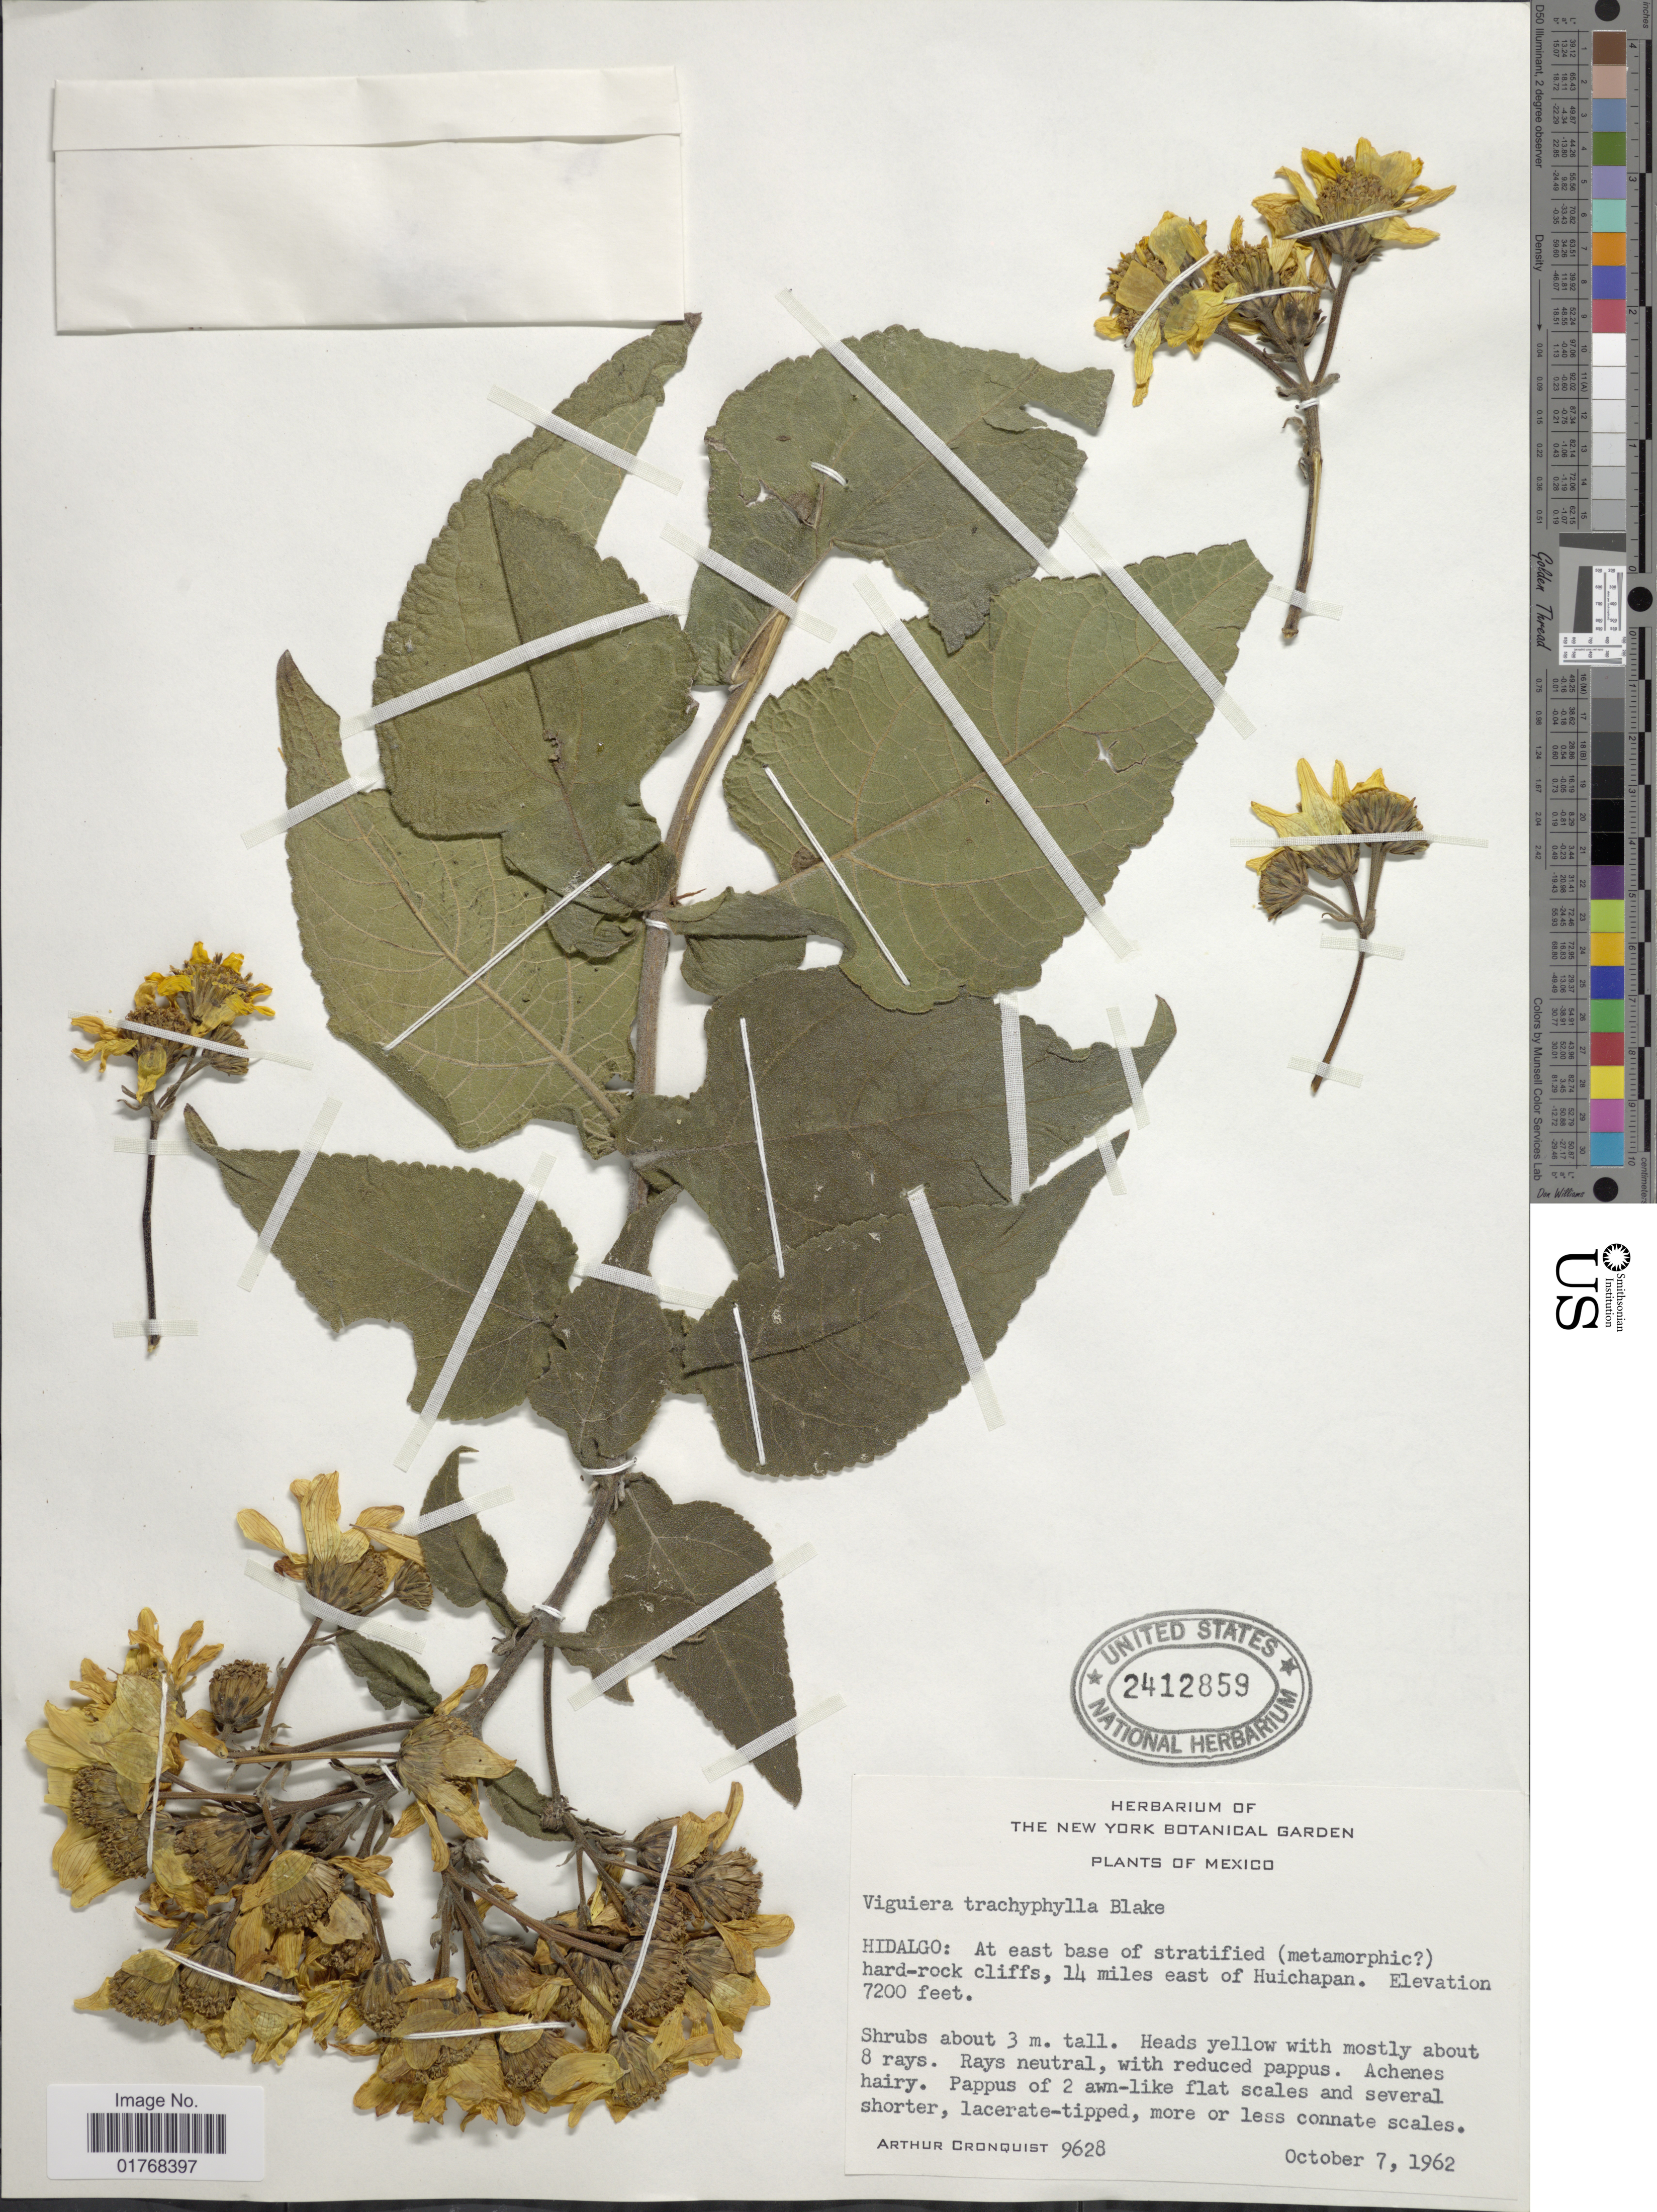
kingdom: Plantae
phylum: Tracheophyta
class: Magnoliopsida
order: Asterales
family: Asteraceae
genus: Viguiera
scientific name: Viguiera trachyphylla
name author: S.F. Blake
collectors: A. J. Cronquist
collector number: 9628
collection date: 1962-10-07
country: Mexico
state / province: Hidalgo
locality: At east base of stratified (metamorphic) hard-rock cliffs, 14 miles east of Huichapan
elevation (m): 2195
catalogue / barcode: US 2412859